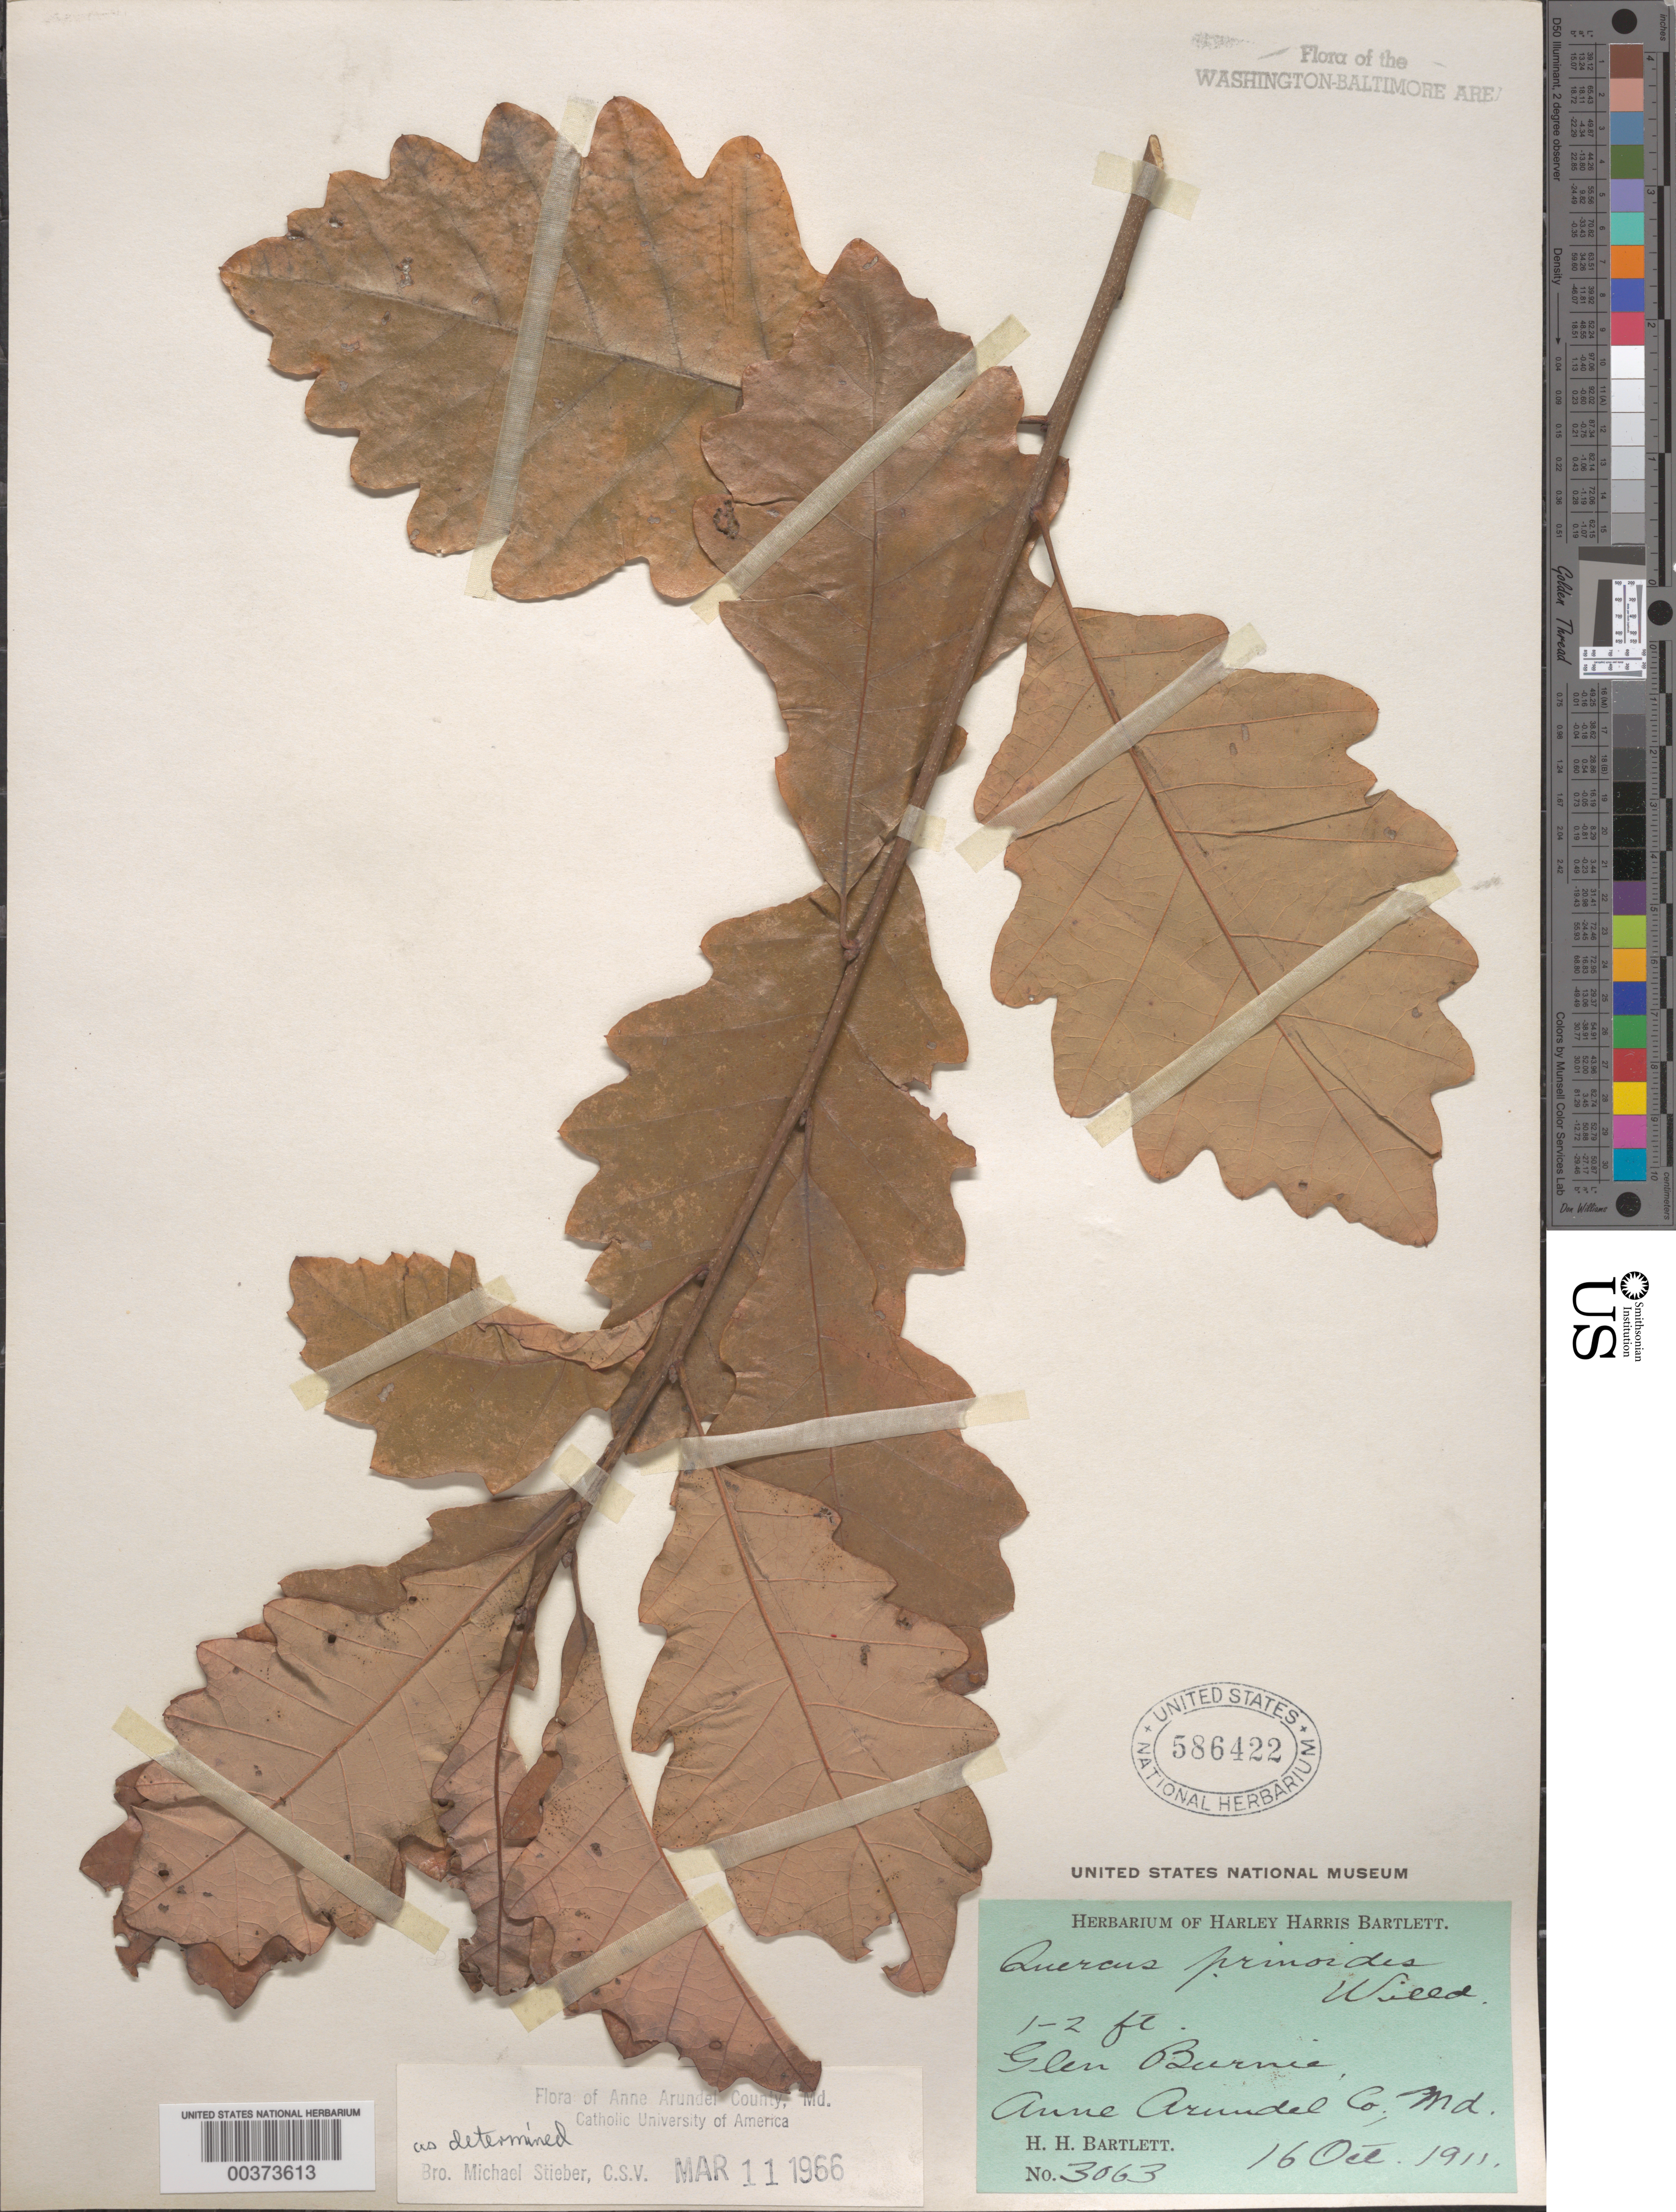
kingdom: Plantae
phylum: Tracheophyta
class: Magnoliopsida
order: Fagales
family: Fagaceae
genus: Quercus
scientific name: Quercus prinoides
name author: Willd.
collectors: H. H. Bartlett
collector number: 3063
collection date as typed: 16 Oct 1911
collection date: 1911-10-16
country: United States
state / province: Maryland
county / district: Anne Arundel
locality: Glen Burnie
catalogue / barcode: US 586422